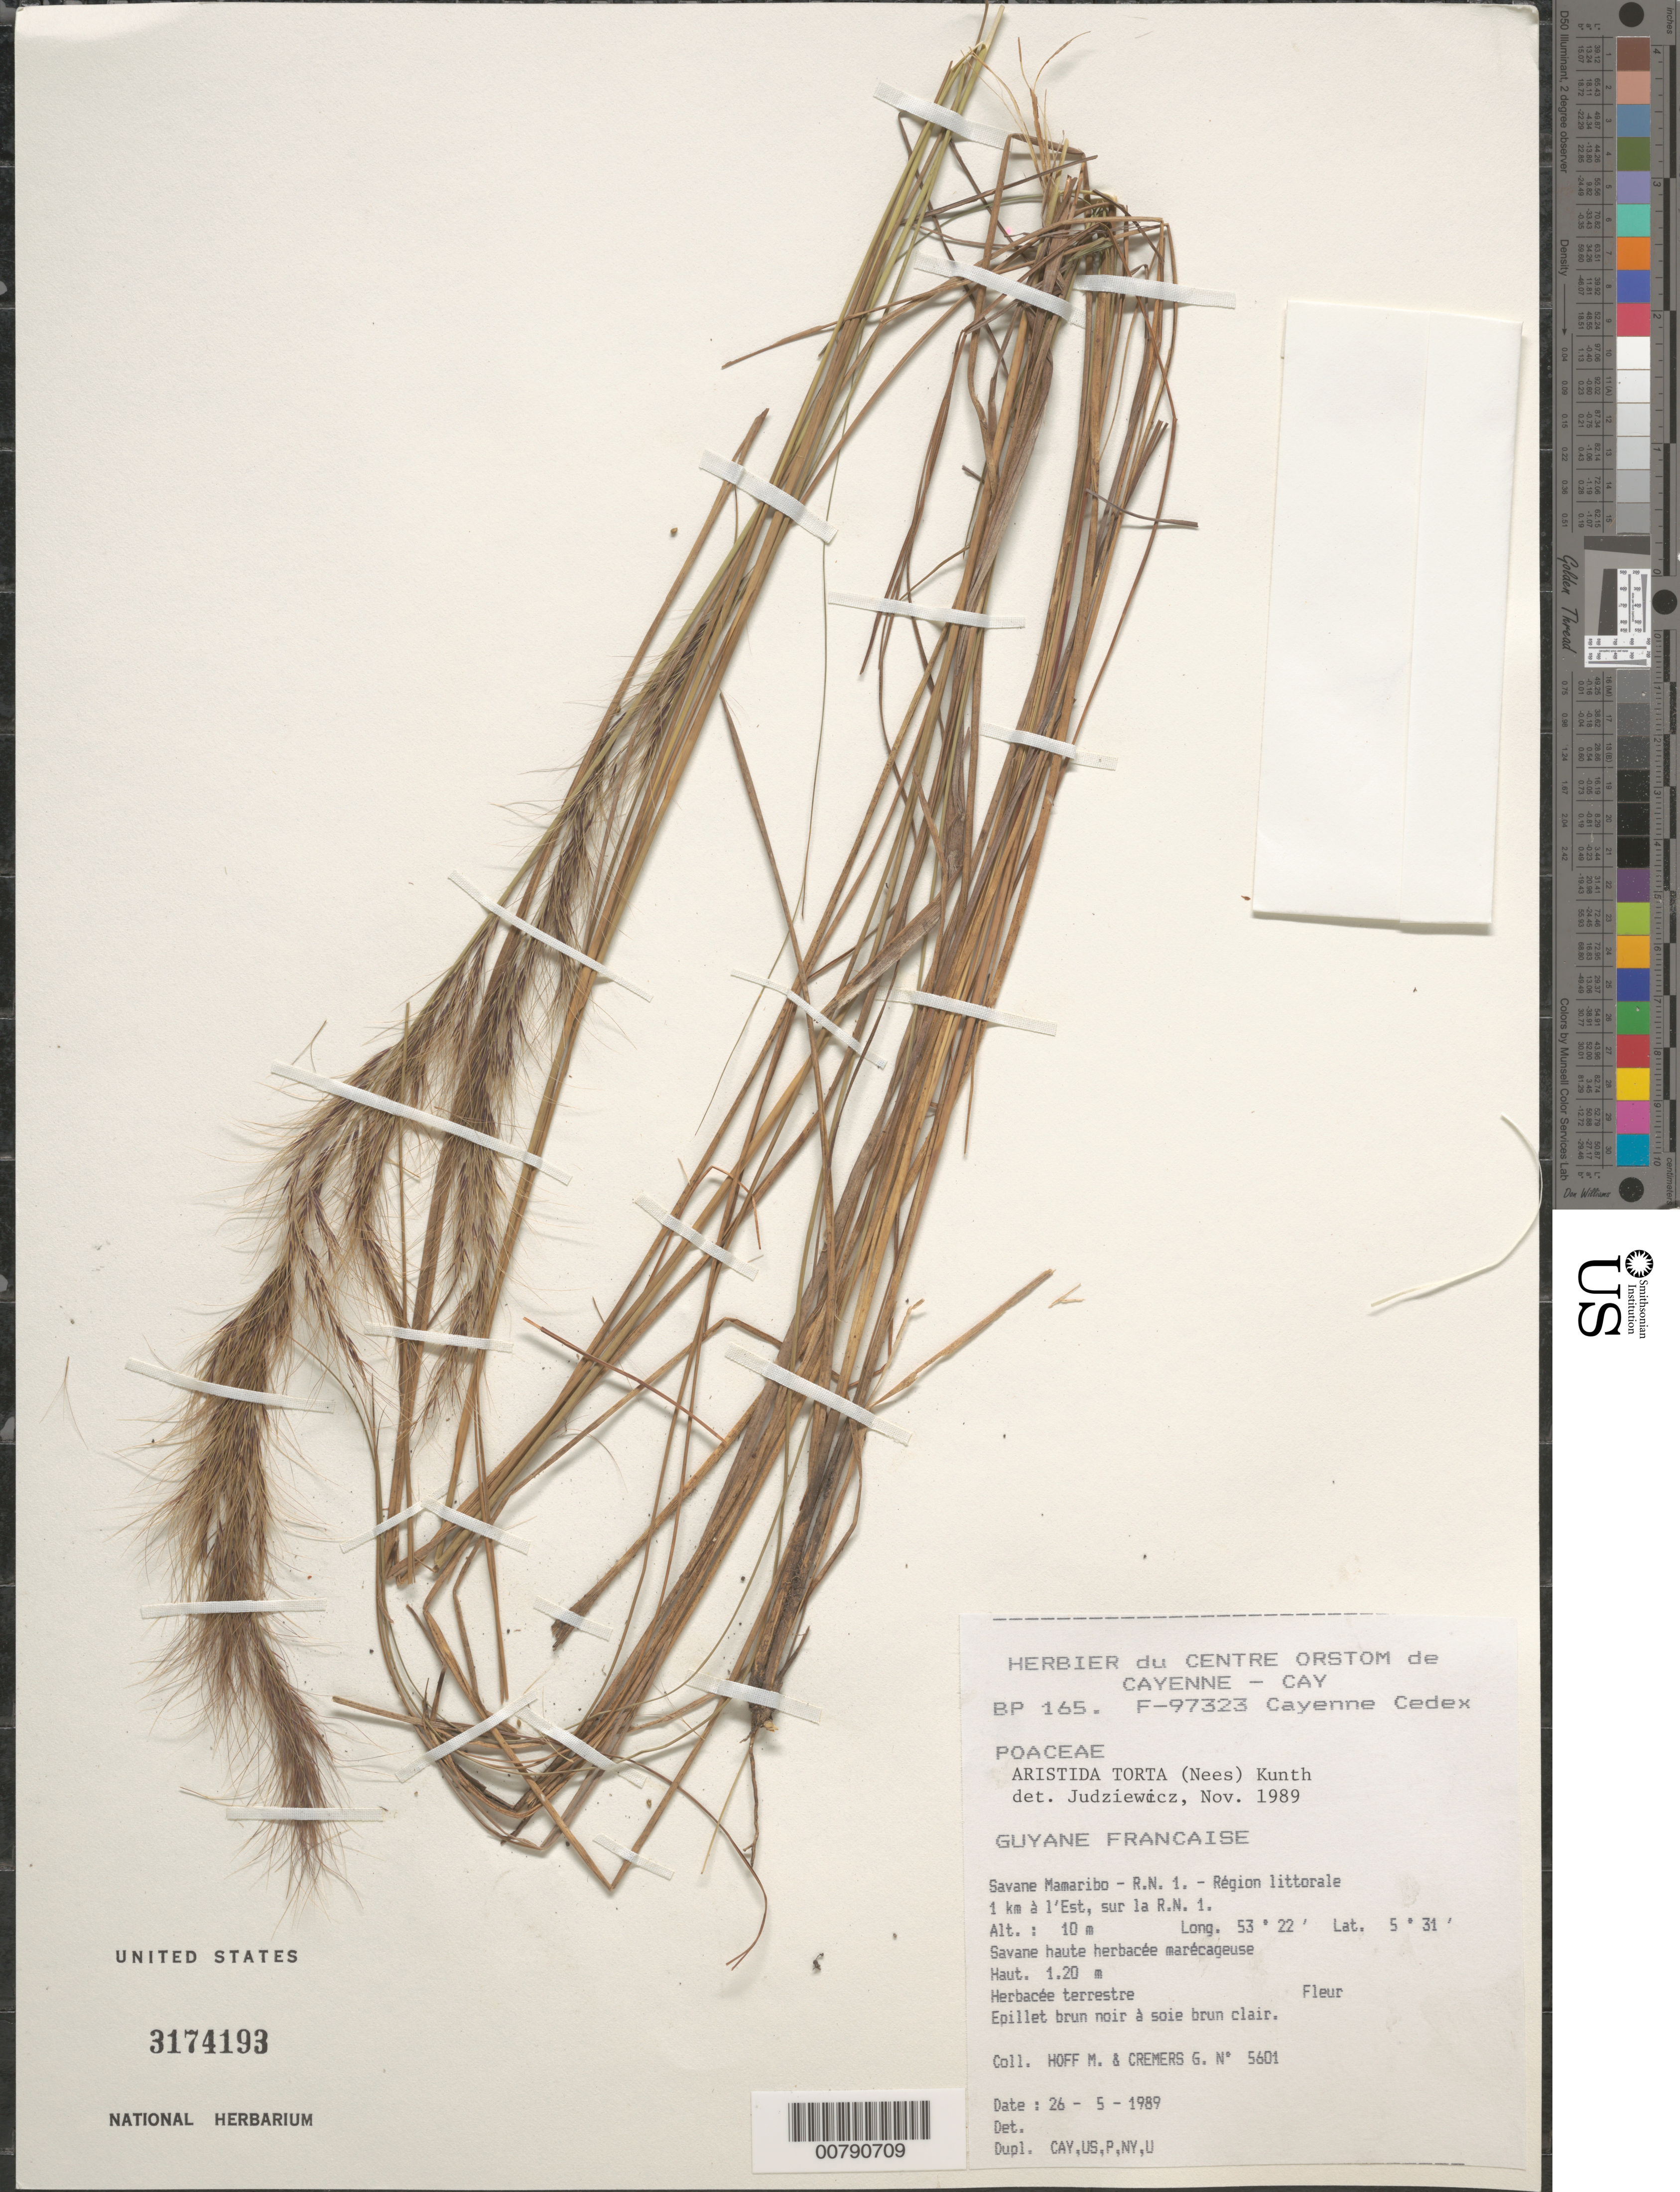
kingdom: Plantae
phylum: Tracheophyta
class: Liliopsida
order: Poales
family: Poaceae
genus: Aristida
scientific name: Aristida torta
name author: (Nees) Kunth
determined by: Judziewicz, E. J.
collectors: M. Hoff & G. Cremers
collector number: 5601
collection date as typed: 26-May-89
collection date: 1989-05-26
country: French Guiana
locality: Savane Mamaribo, R.N. 1, 1 km a l'Est, sur la R.N. 1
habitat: High herbaceous marshy savanna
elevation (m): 10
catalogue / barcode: US 3174193